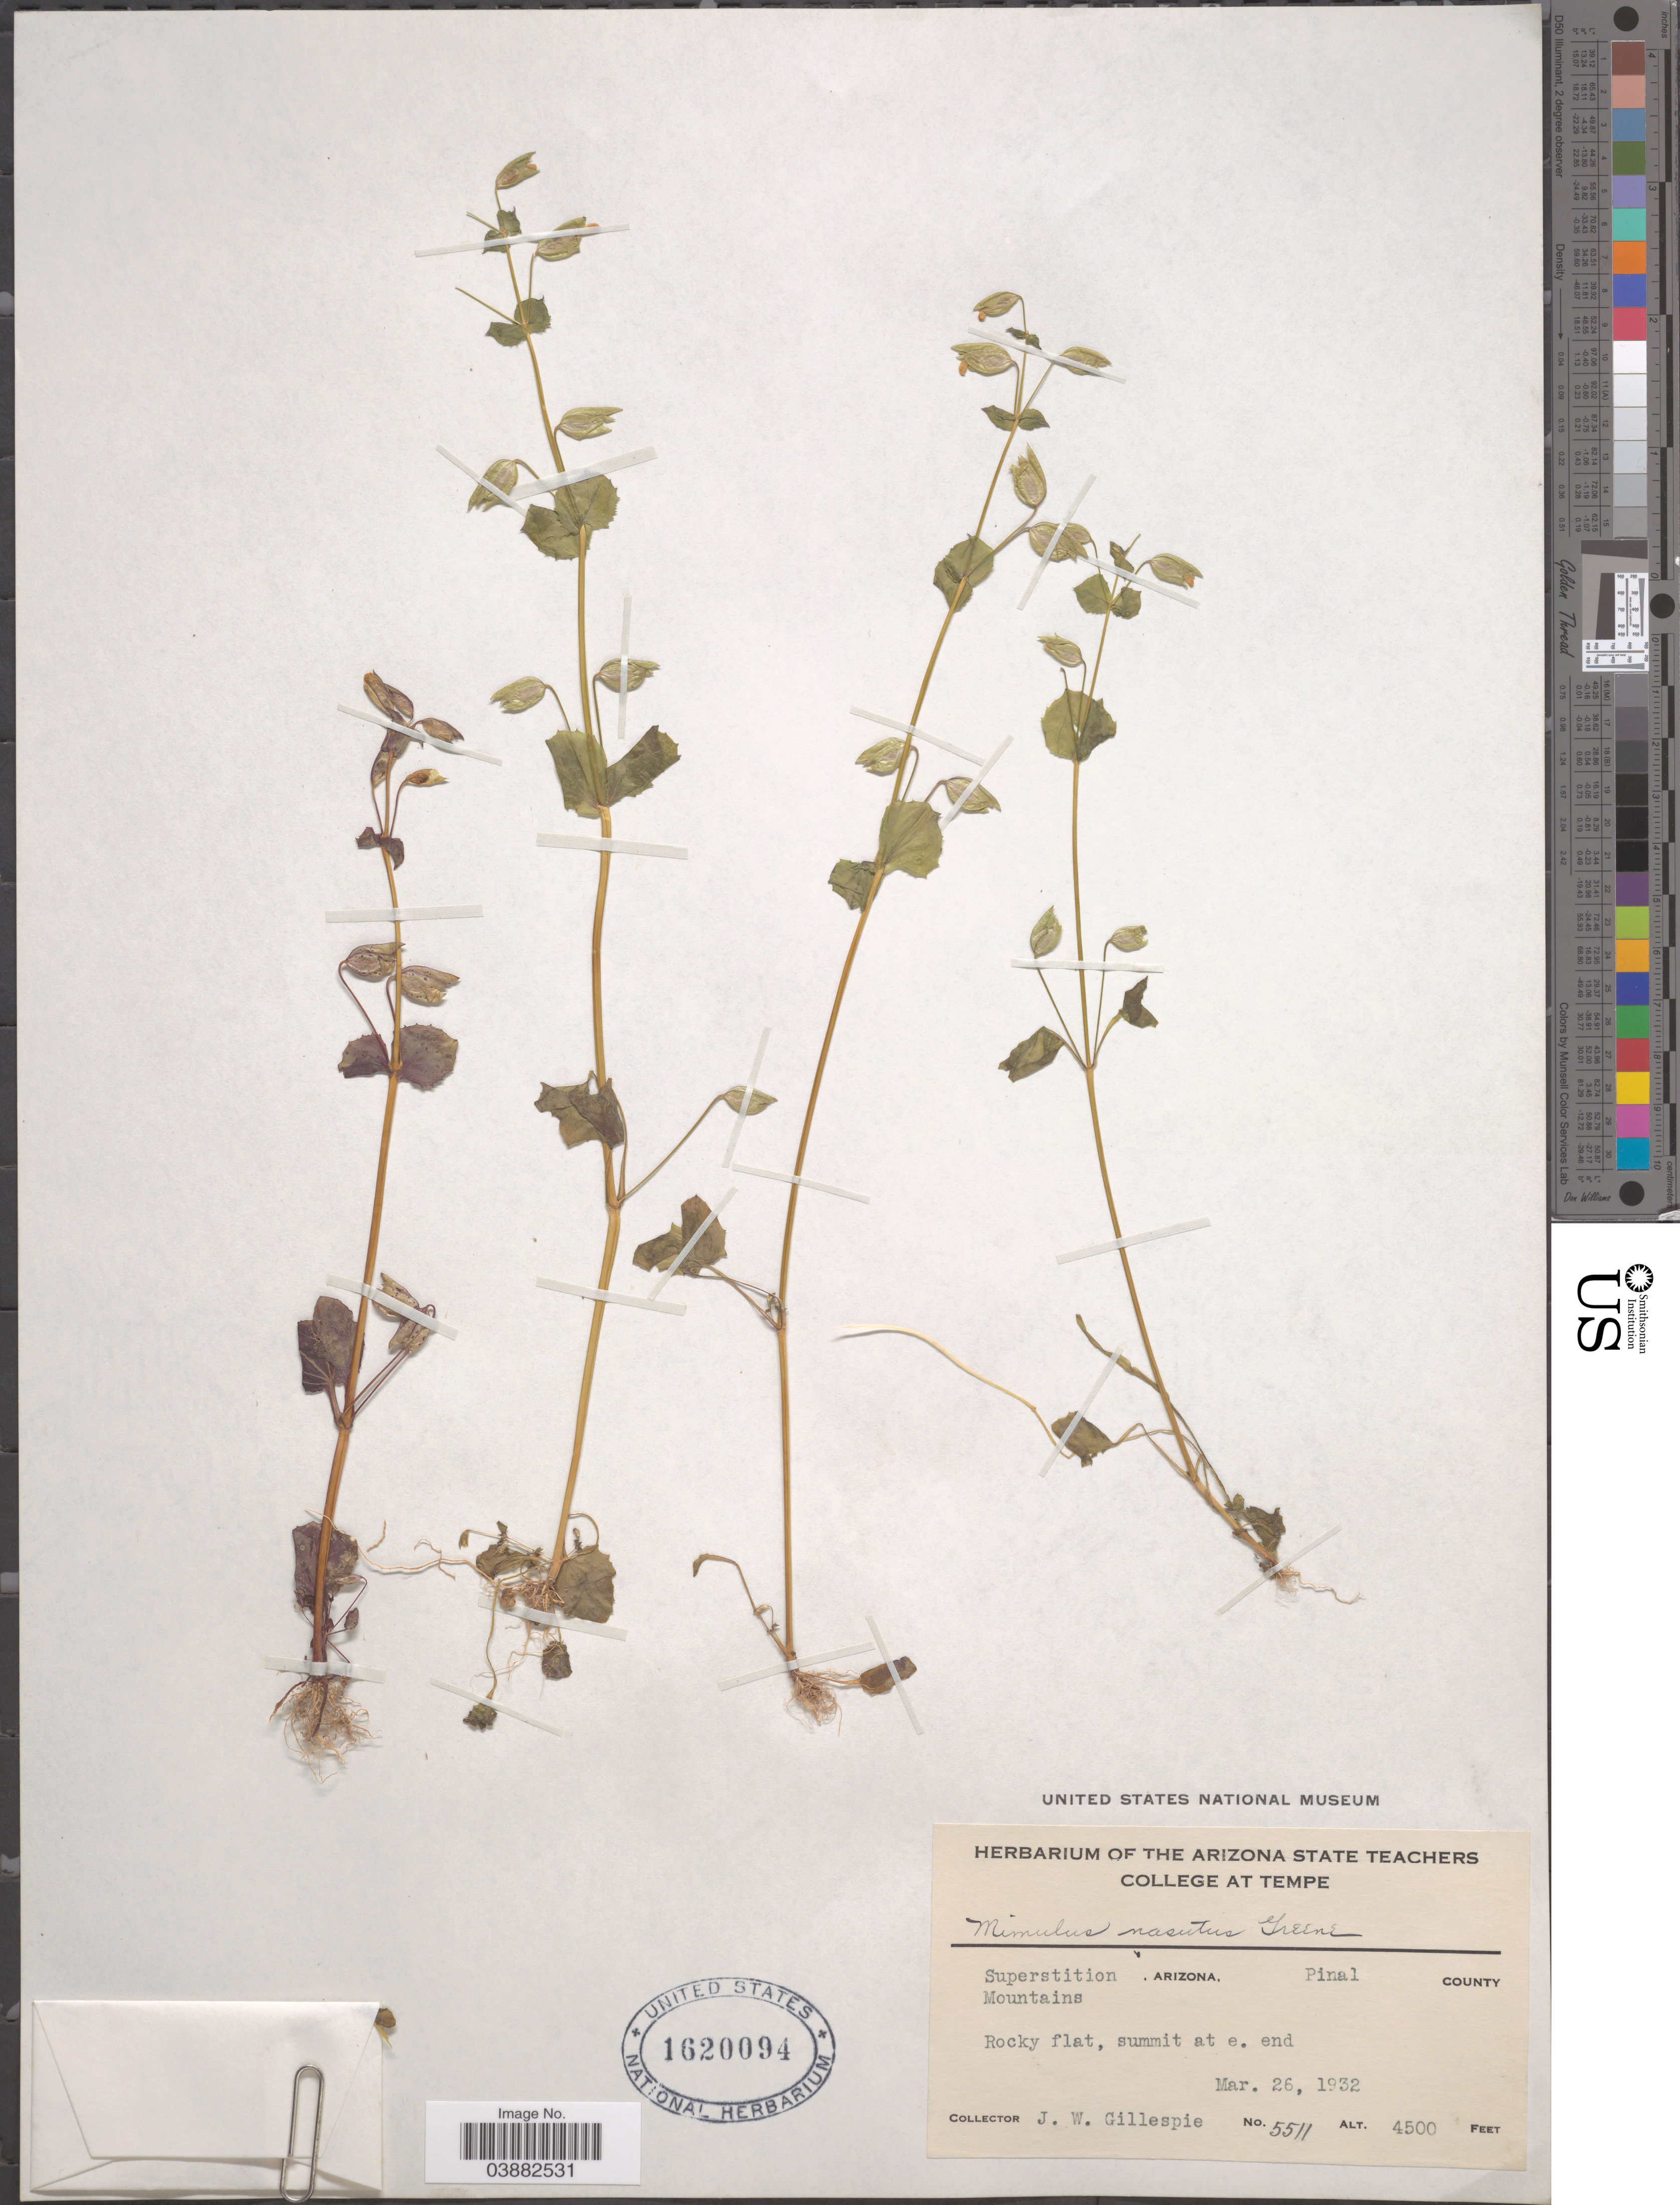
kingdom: Plantae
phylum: Tracheophyta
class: Magnoliopsida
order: Lamiales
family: Phrymaceae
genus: Mimulus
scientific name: Mimulus nasutus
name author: Greene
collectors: J. W. Gillespie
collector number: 5511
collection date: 1932-03-26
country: United States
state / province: Arizona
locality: Superstition Mountains. Pinal County. Summit at e. end.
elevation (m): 1372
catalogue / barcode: US 1620094